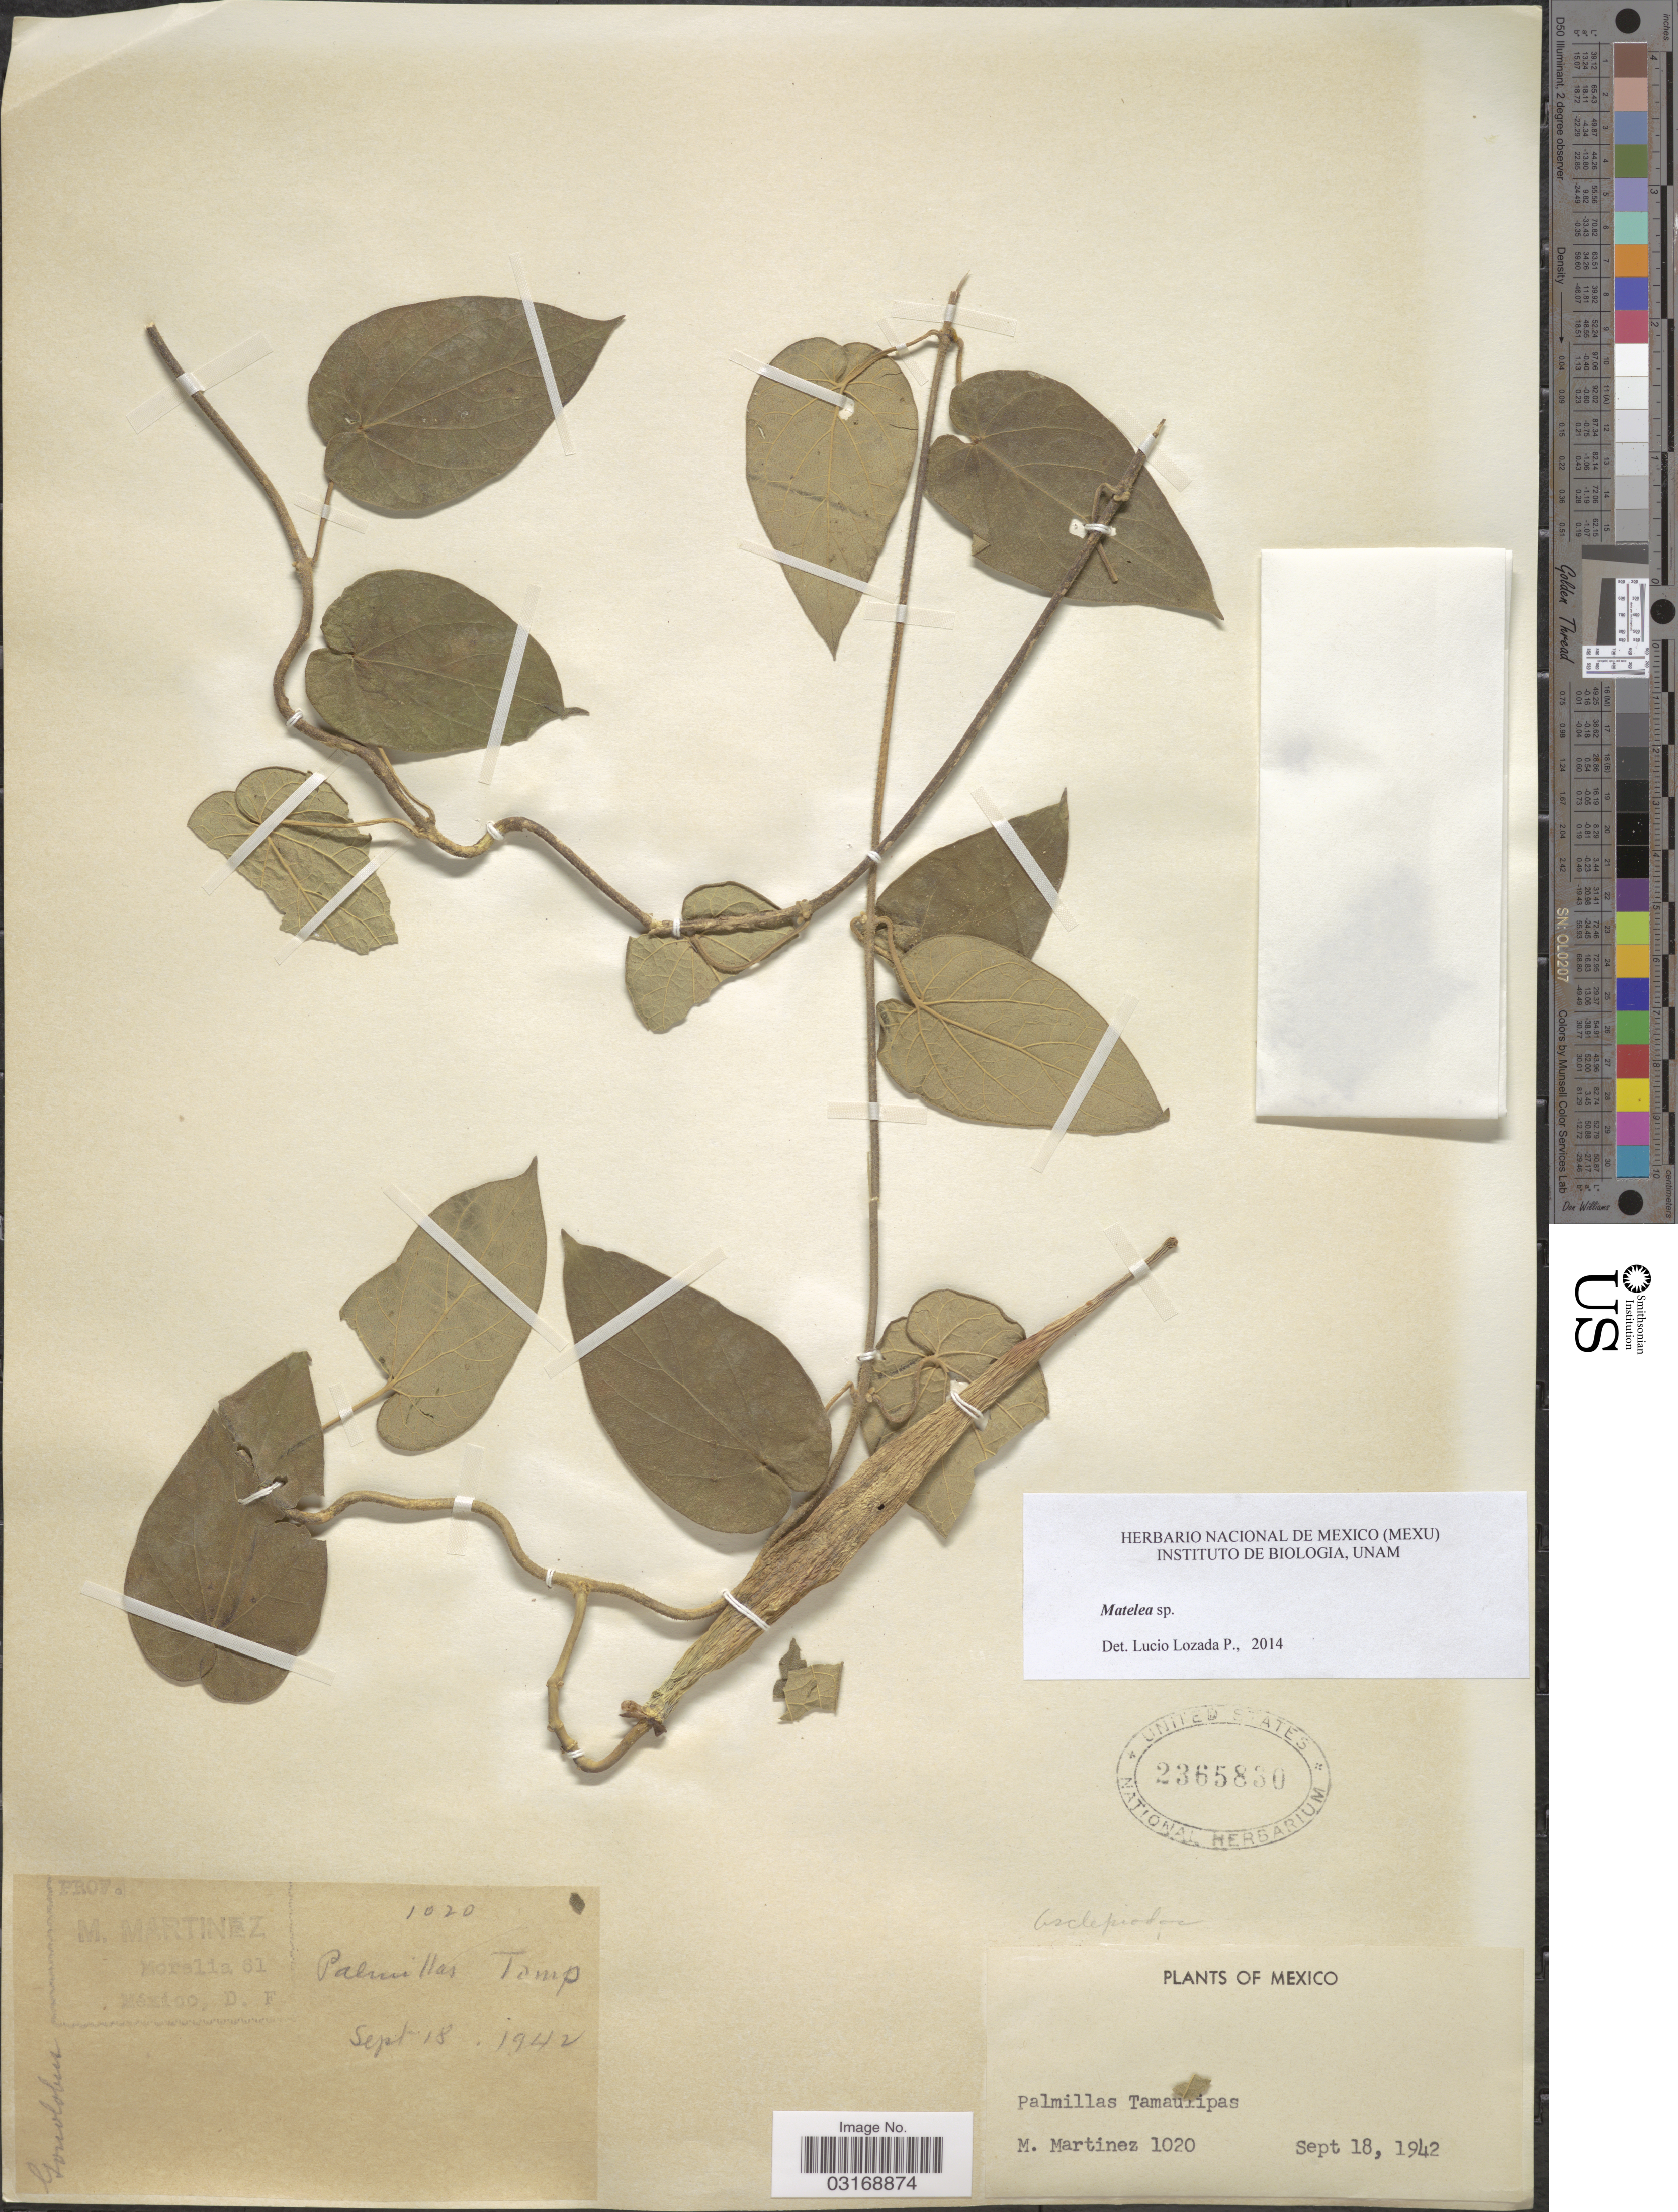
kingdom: Plantae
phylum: Tracheophyta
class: Magnoliopsida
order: Gentianales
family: Apocynaceae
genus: Matelea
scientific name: Matelea sp.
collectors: M. Martínez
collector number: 1020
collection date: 1942-09-18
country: Mexico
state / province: Tamaulipas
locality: Palmillas.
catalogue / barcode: US 2365830